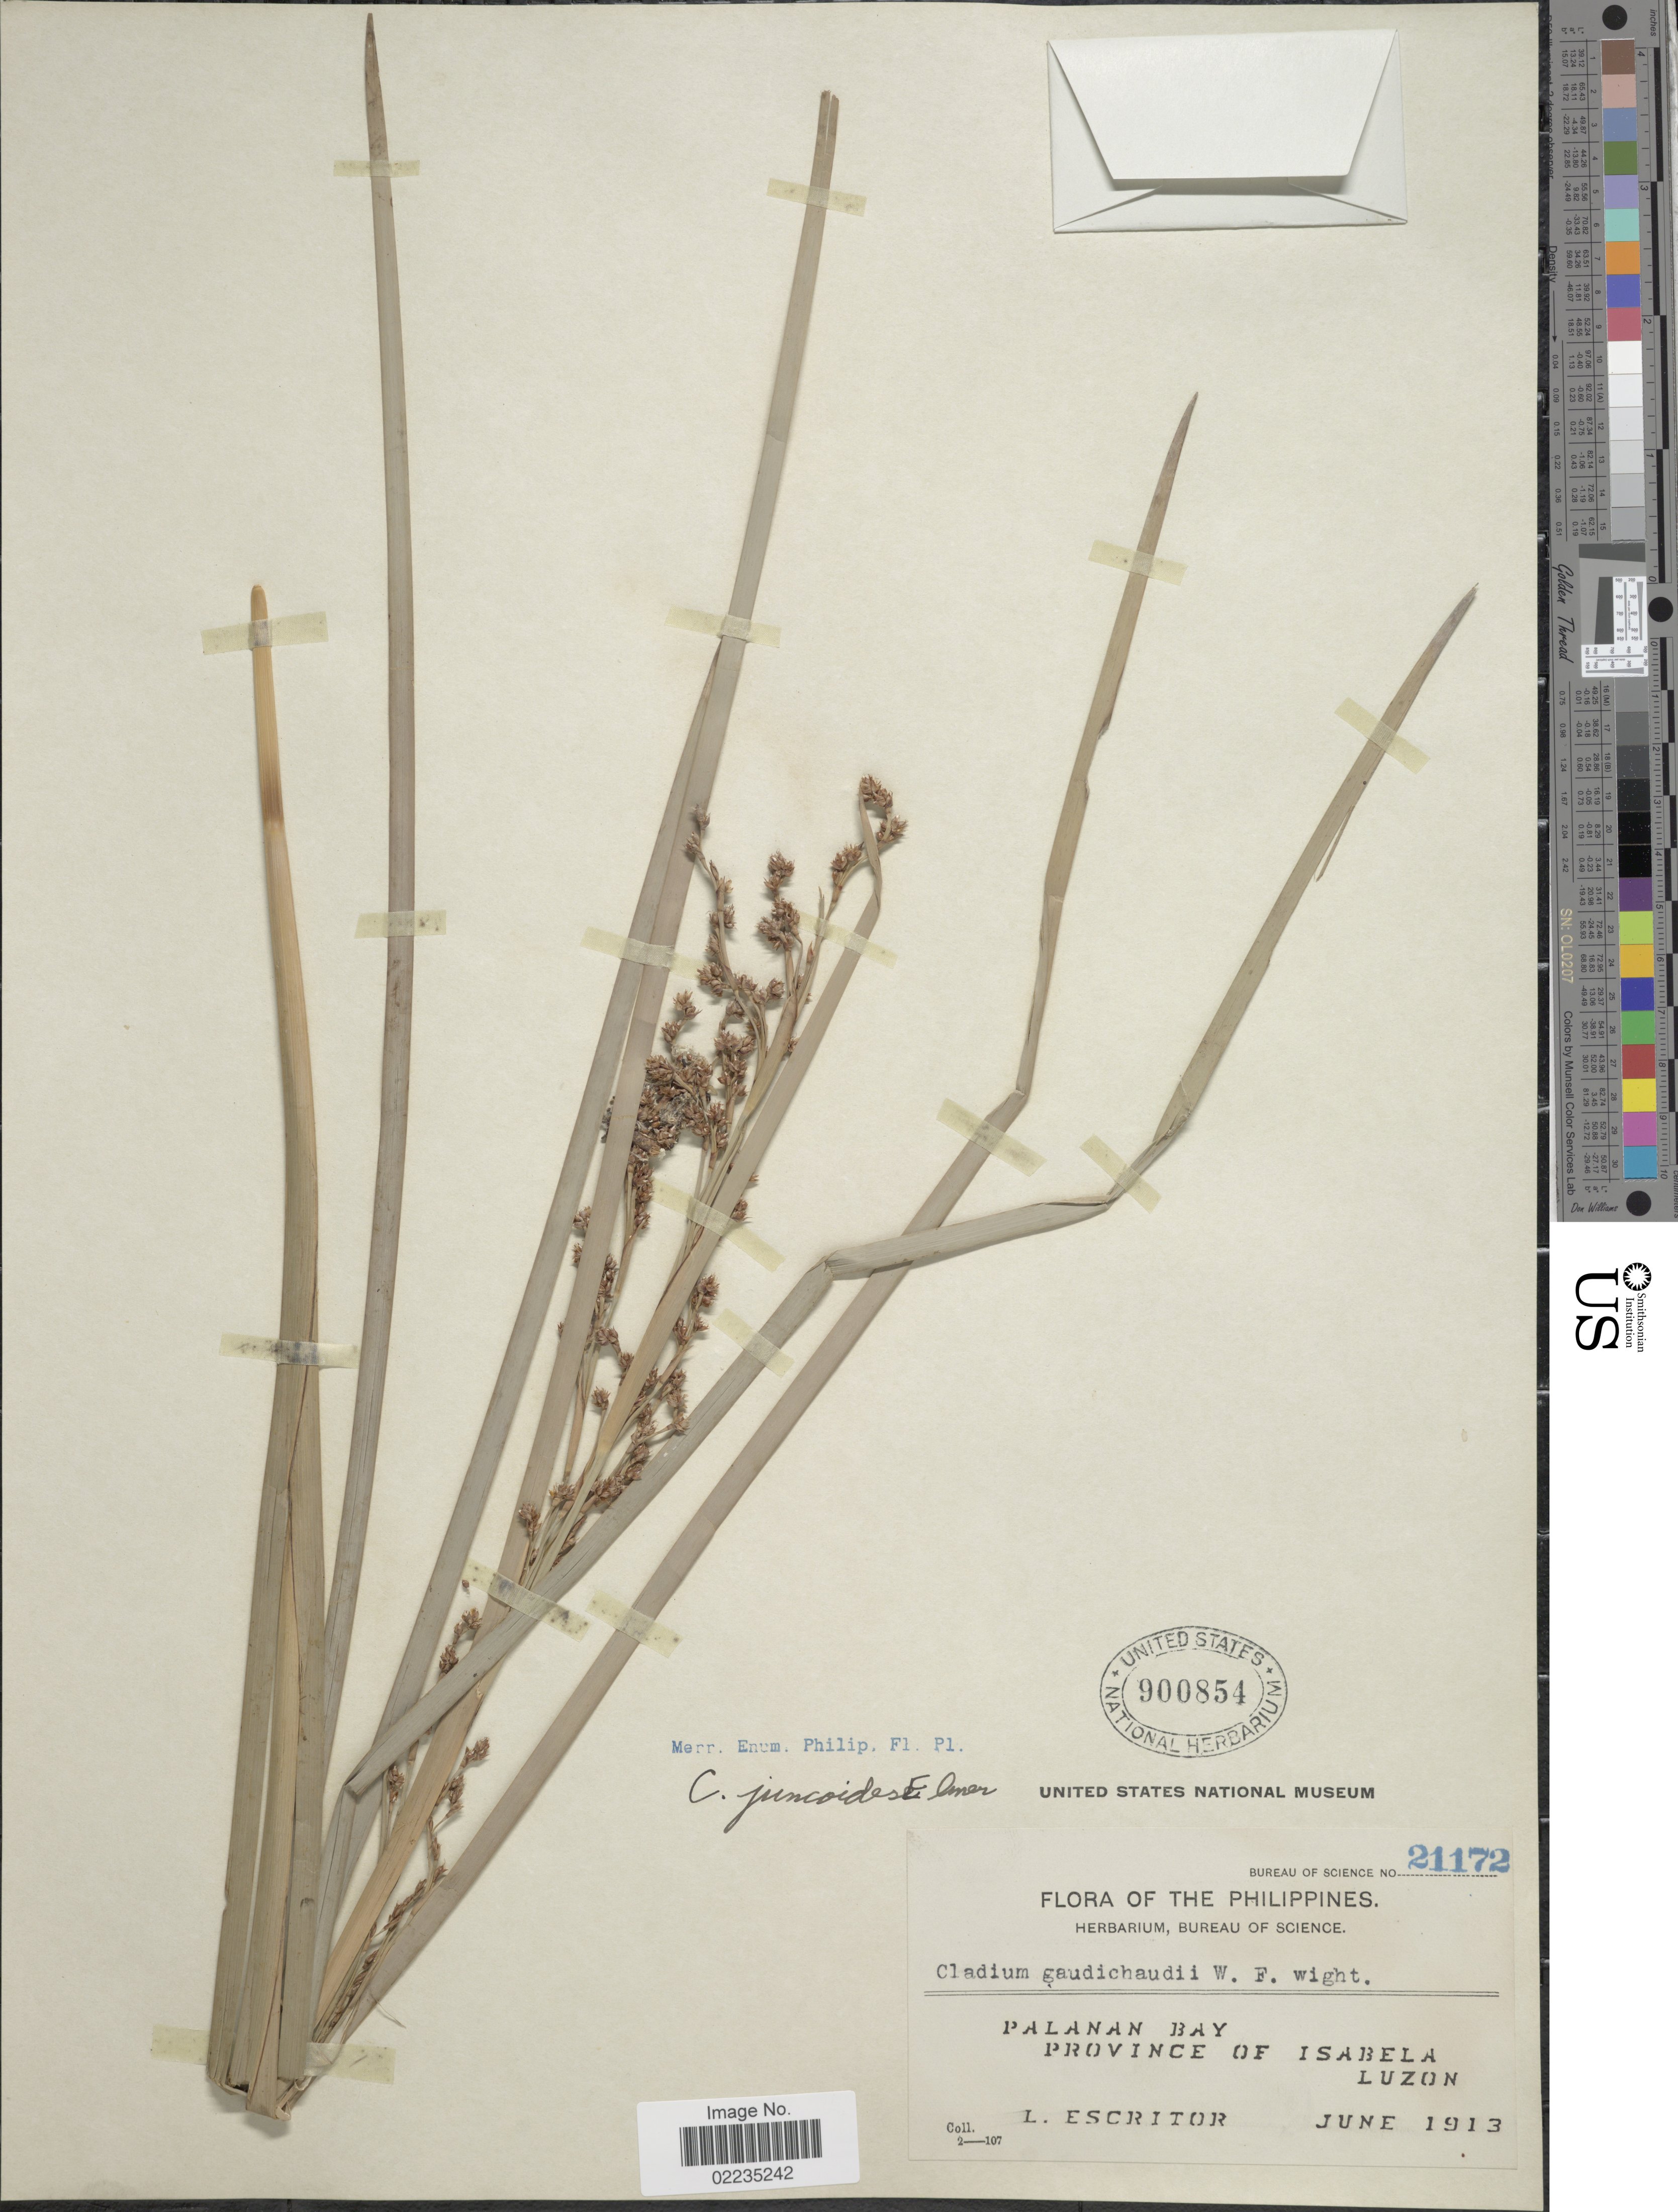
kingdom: Plantae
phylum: Tracheophyta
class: Liliopsida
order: Poales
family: Cyperaceae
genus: Machaerina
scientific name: Machaerina glomerata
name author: (Gaudich.) T. Koyama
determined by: Strong, Mark T., (BOT), Smithsonian Institution - National Museum of Natural History (UNITED STATES)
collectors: L. Escritor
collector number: Bureau of Science 21172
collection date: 1913-06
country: Philippines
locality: Palawan Bay, Province of Isabela, Luzon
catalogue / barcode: US 900854